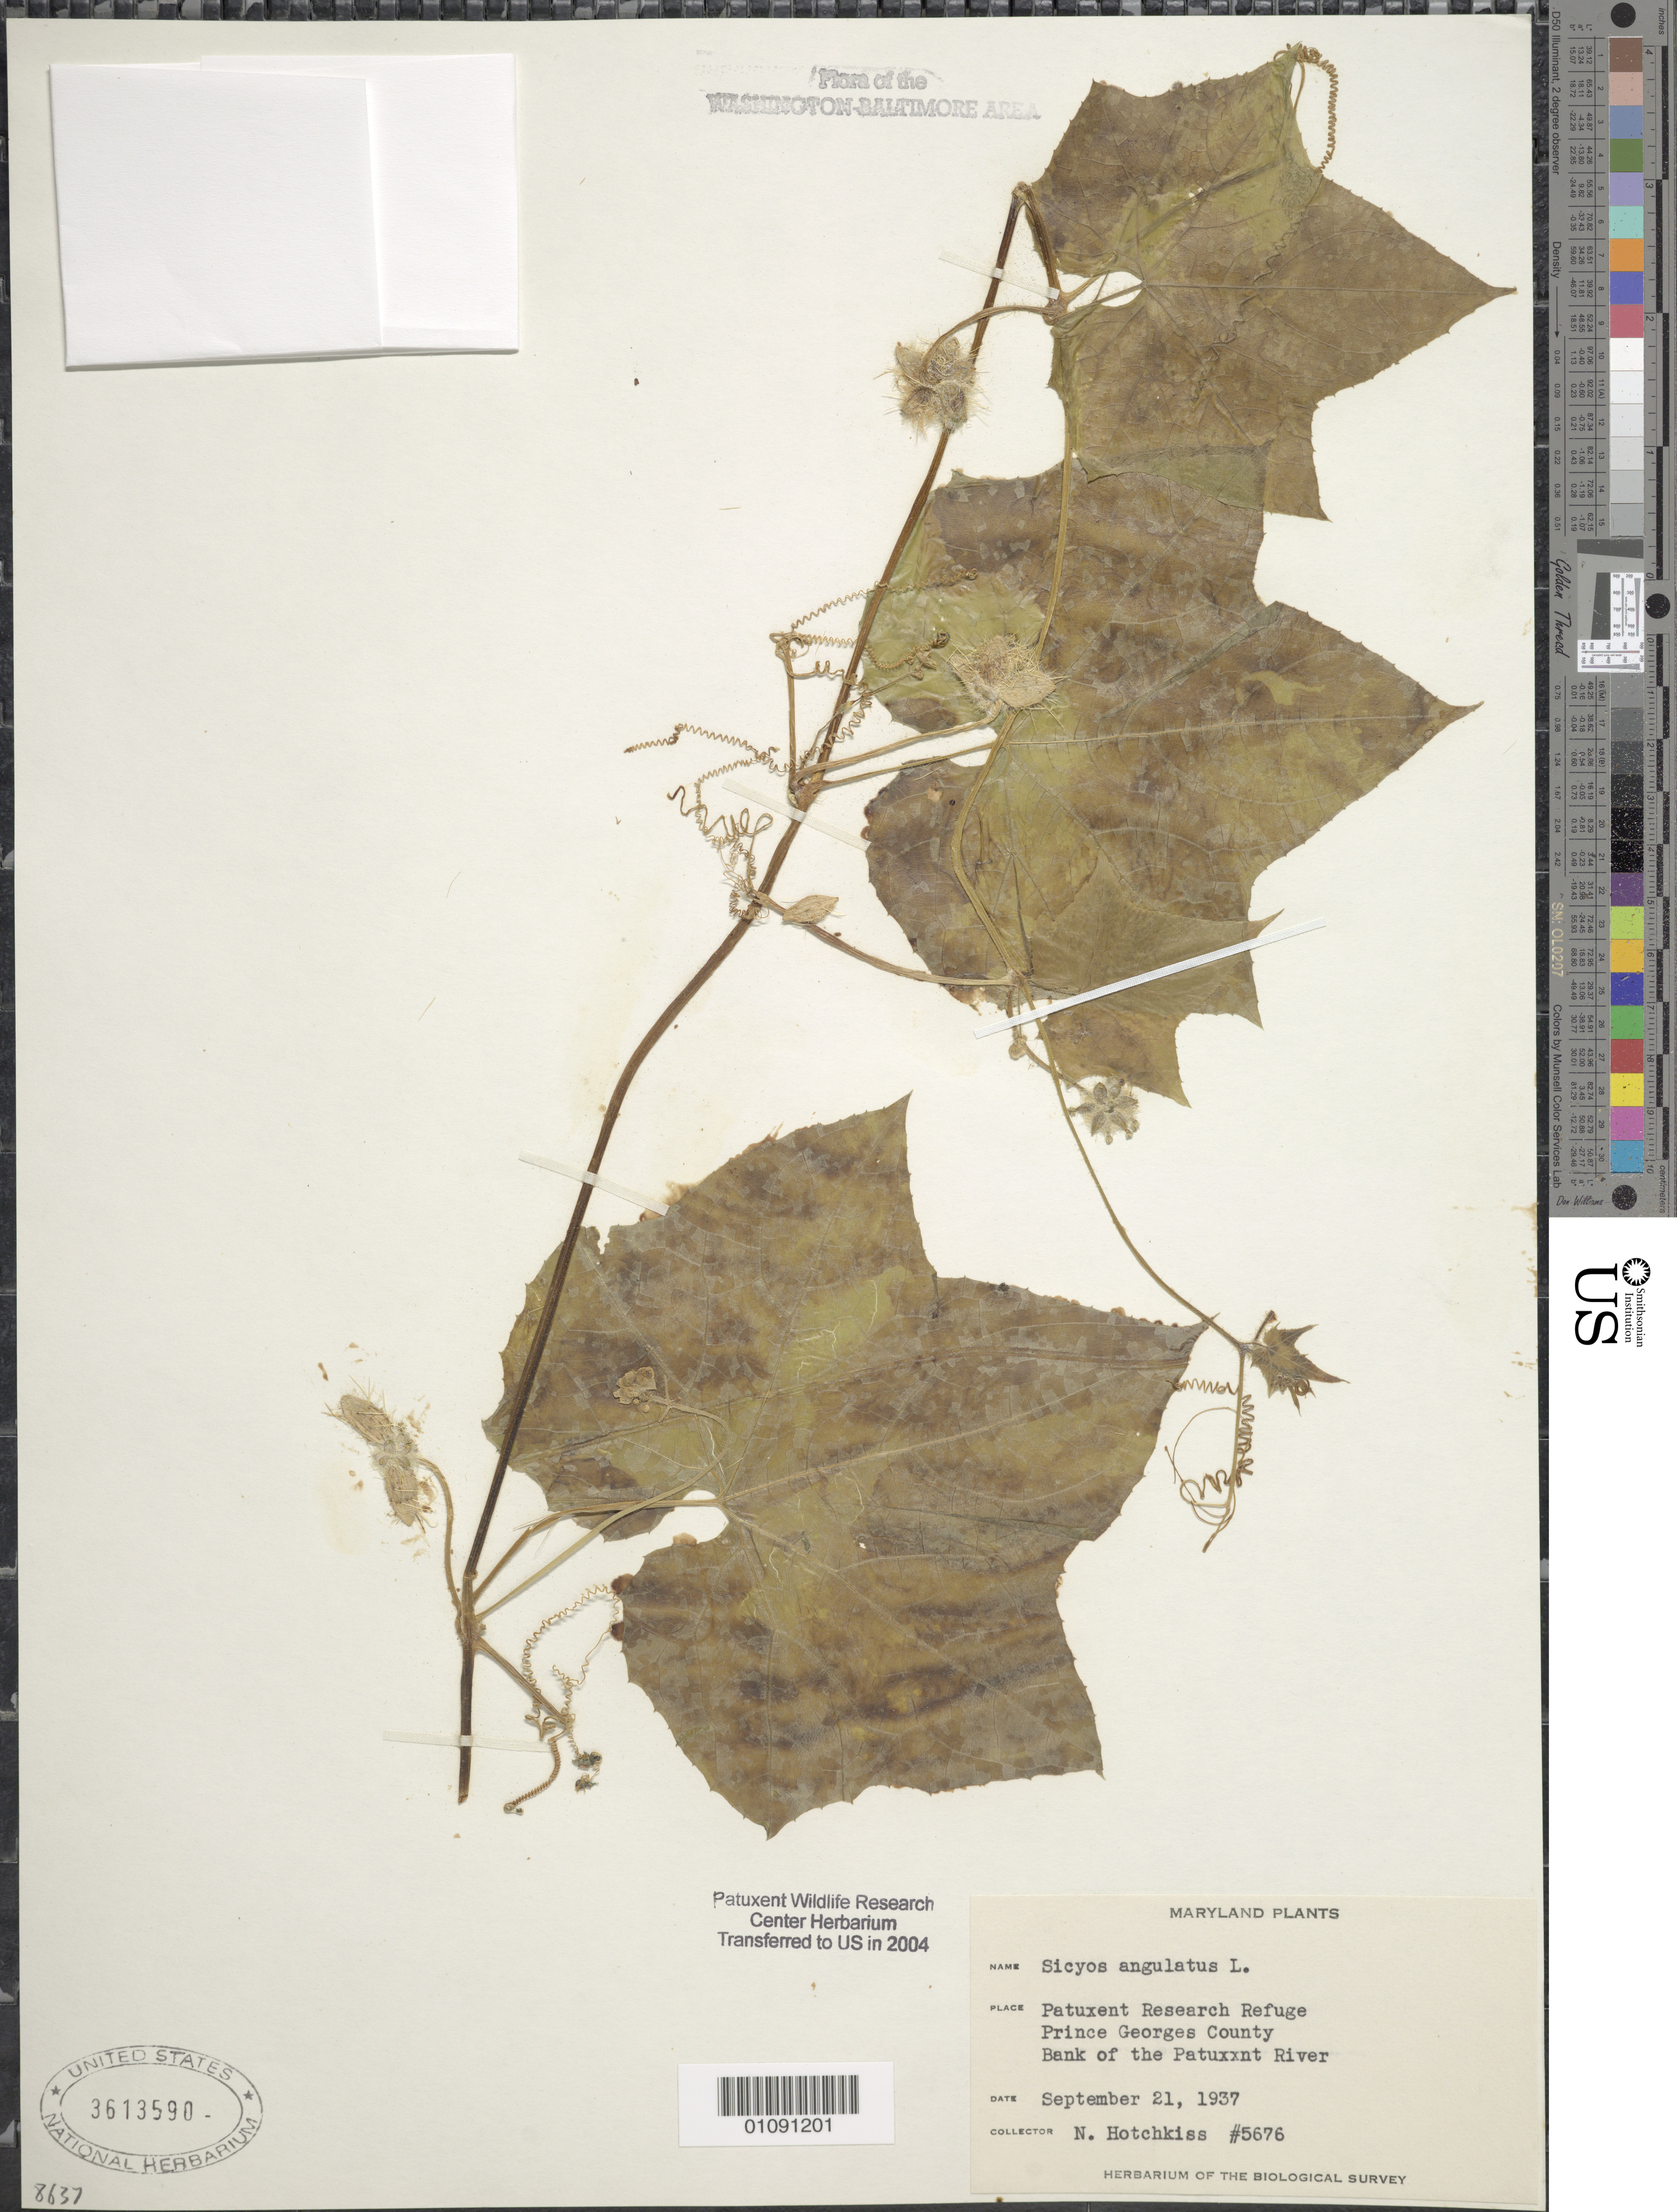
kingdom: Plantae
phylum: Tracheophyta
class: Magnoliopsida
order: Cucurbitales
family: Cucurbitaceae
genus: Sicyos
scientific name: Sicyos angulatus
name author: L.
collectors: N. Hotchkiss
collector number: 5676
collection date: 1937-09-21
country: United States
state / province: Maryland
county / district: Prince George's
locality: Patuxent Wildlife Refuge.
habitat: Bank of the Patuxent River.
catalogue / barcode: US 3613590